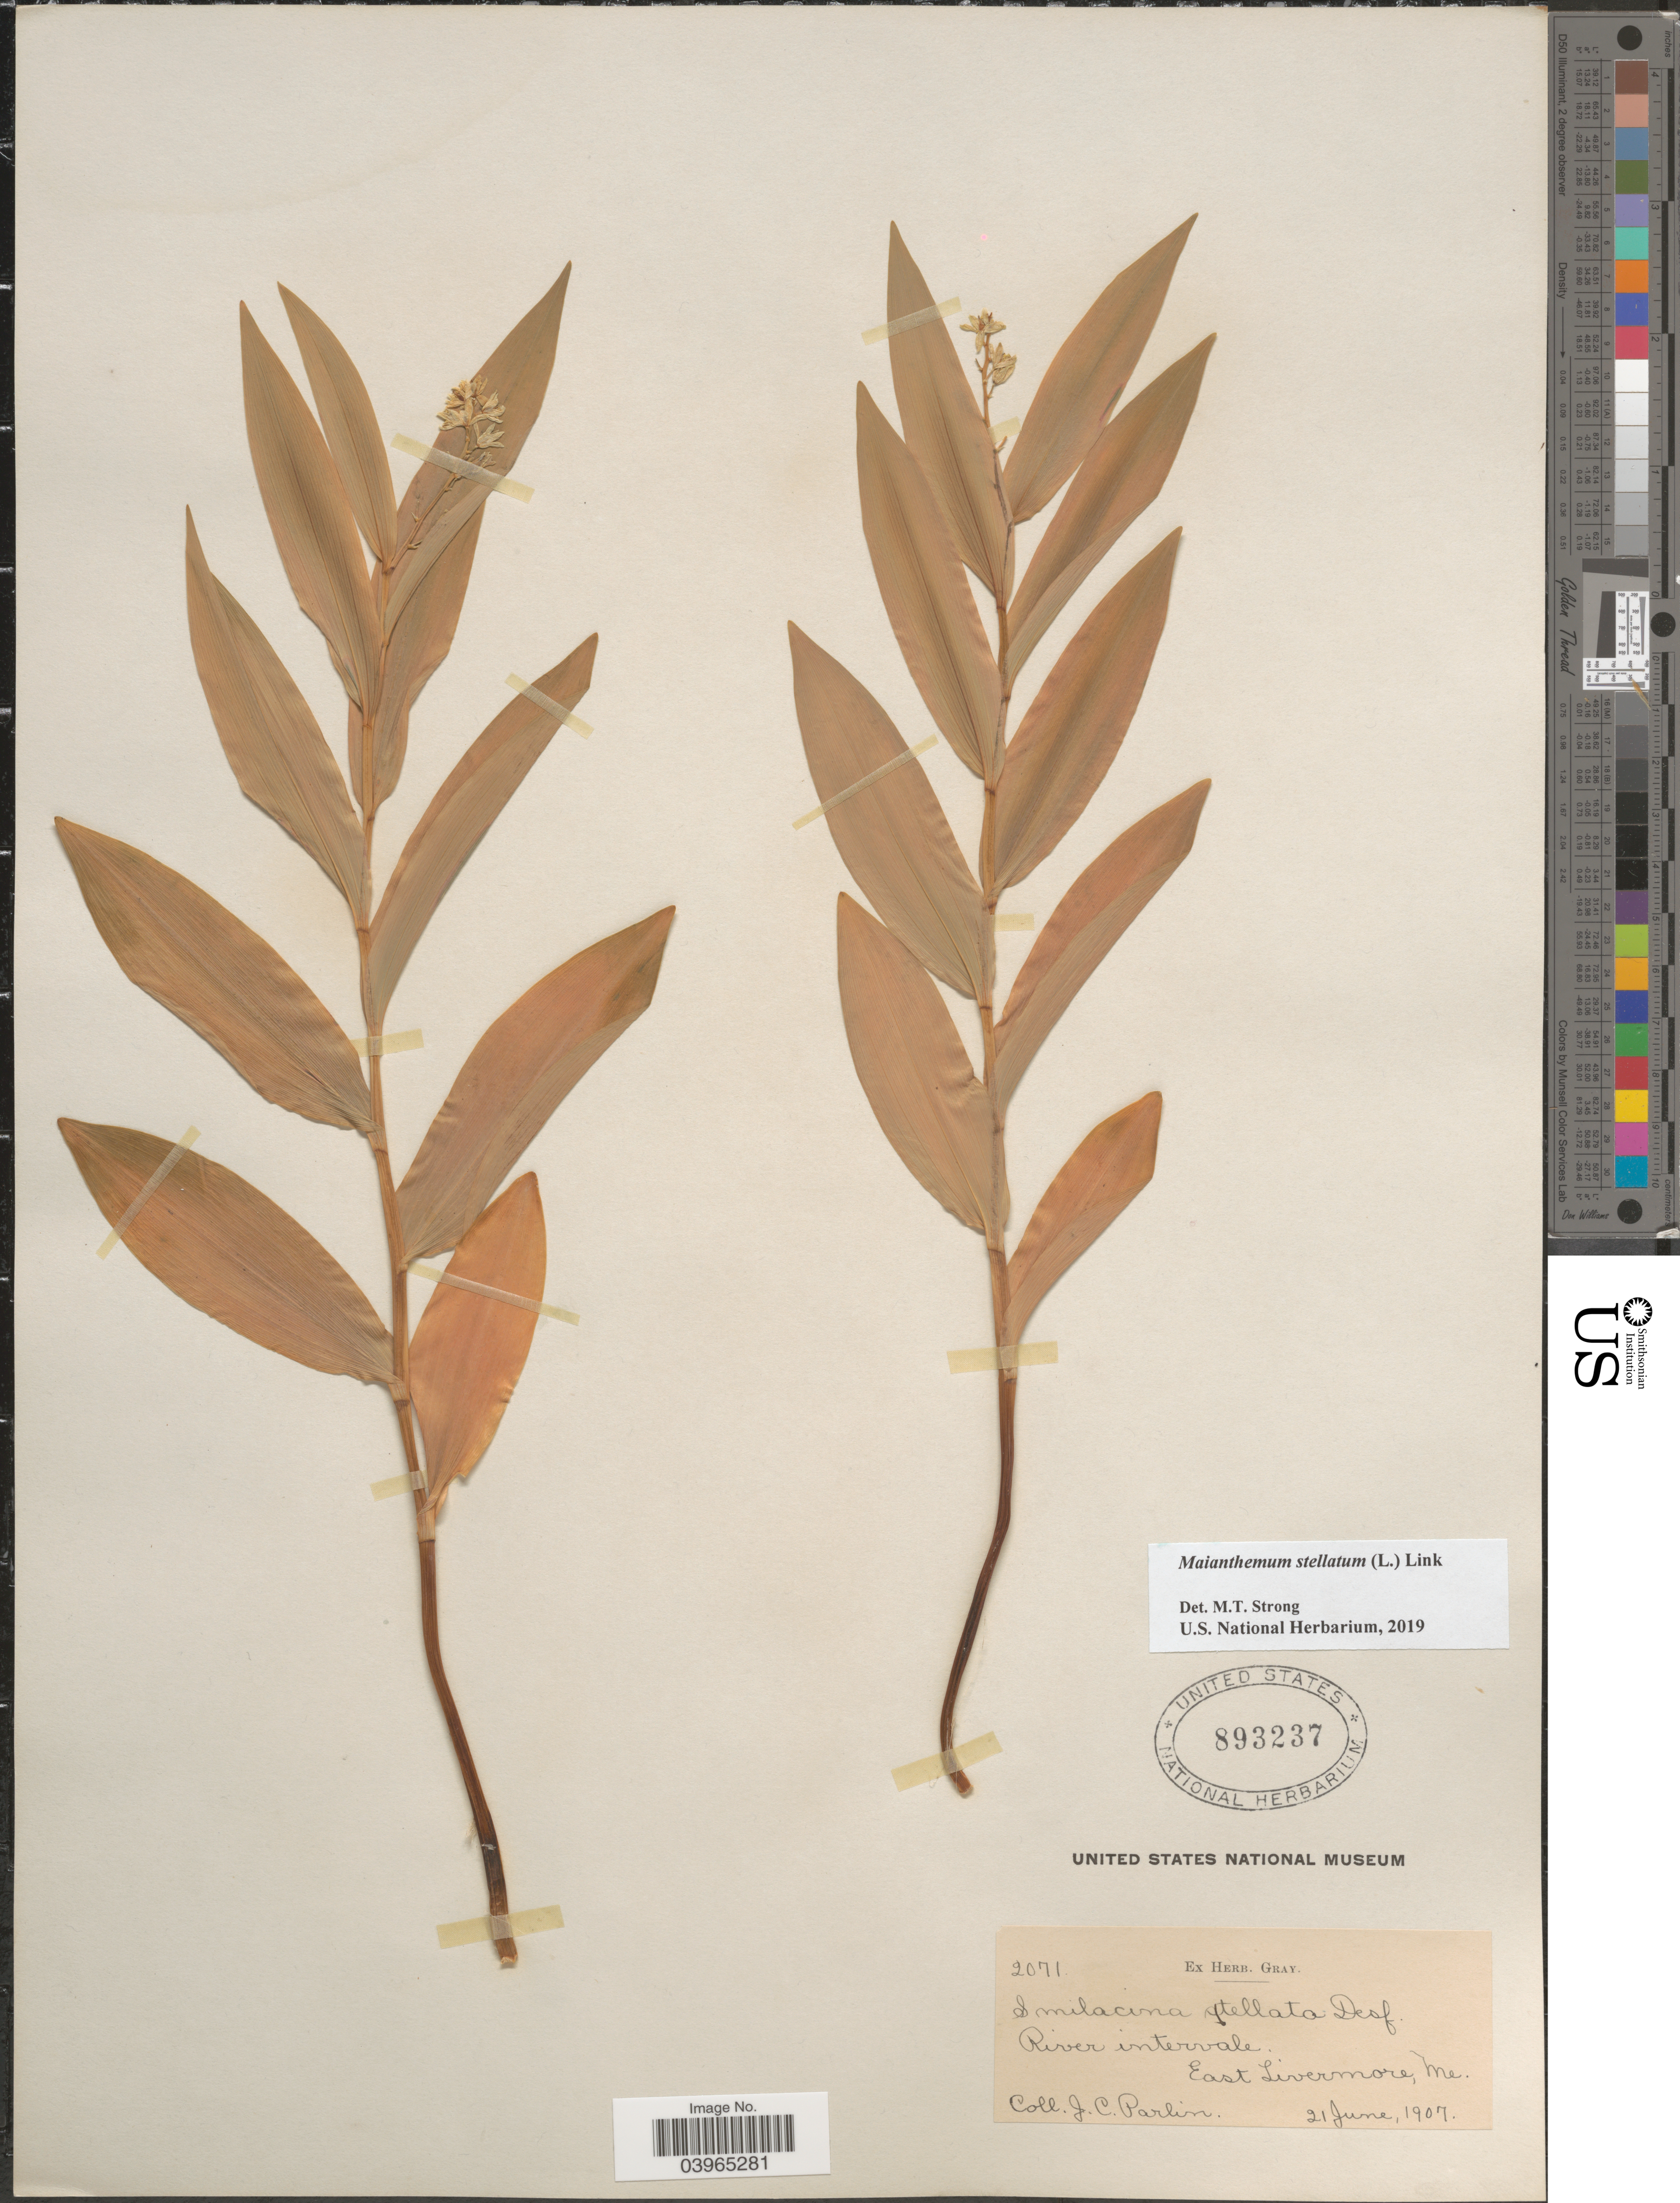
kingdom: Plantae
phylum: Tracheophyta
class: Liliopsida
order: Asparagales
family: Asparagaceae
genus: Maianthemum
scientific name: Maianthemum stellatum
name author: (L.) Link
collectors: J. Parlin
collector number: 2071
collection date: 1907-06-21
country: United States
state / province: Maine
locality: East Livermore.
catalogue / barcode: US 893237